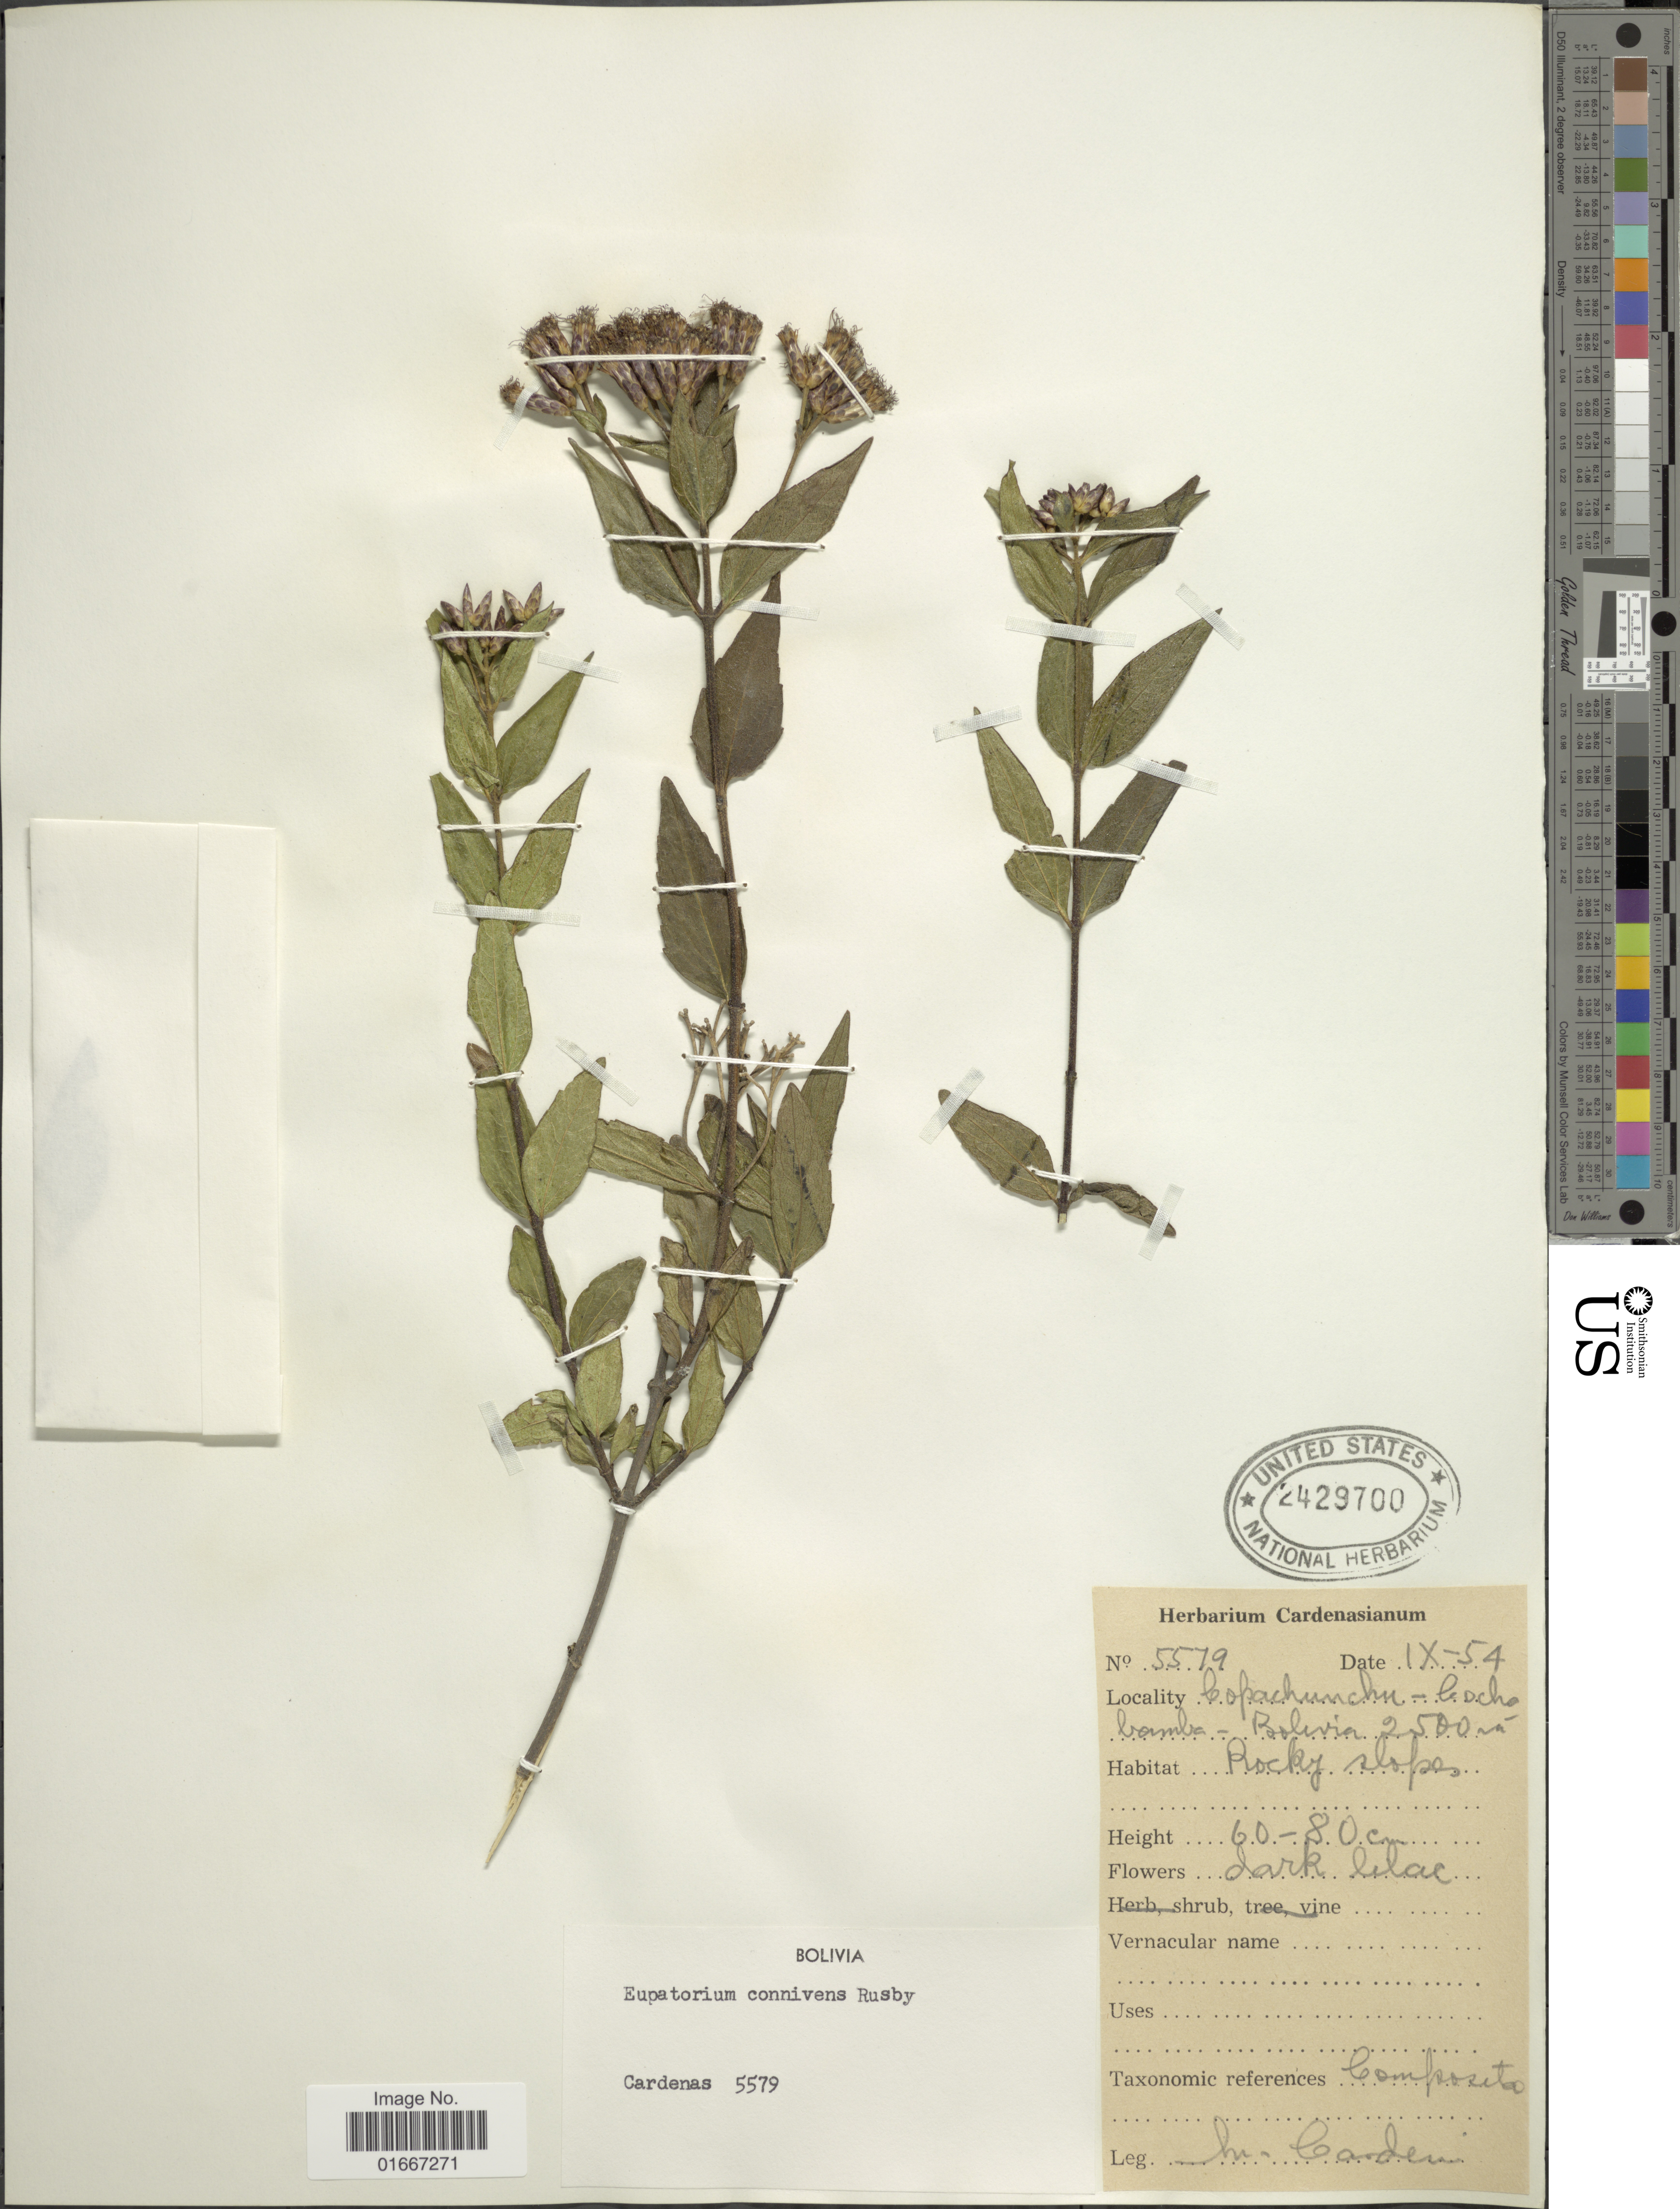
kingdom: Plantae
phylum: Tracheophyta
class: Magnoliopsida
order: Asterales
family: Asteraceae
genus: Chromolaena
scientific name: Chromolaena connivens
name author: (Rusby) R.M. King & H. Rob.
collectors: M. Cárdenas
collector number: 5579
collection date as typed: Transcribed d/m/y: /9/54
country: Bolivia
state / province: Cochabamba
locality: Copachunchu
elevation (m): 2500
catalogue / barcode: US 2429700